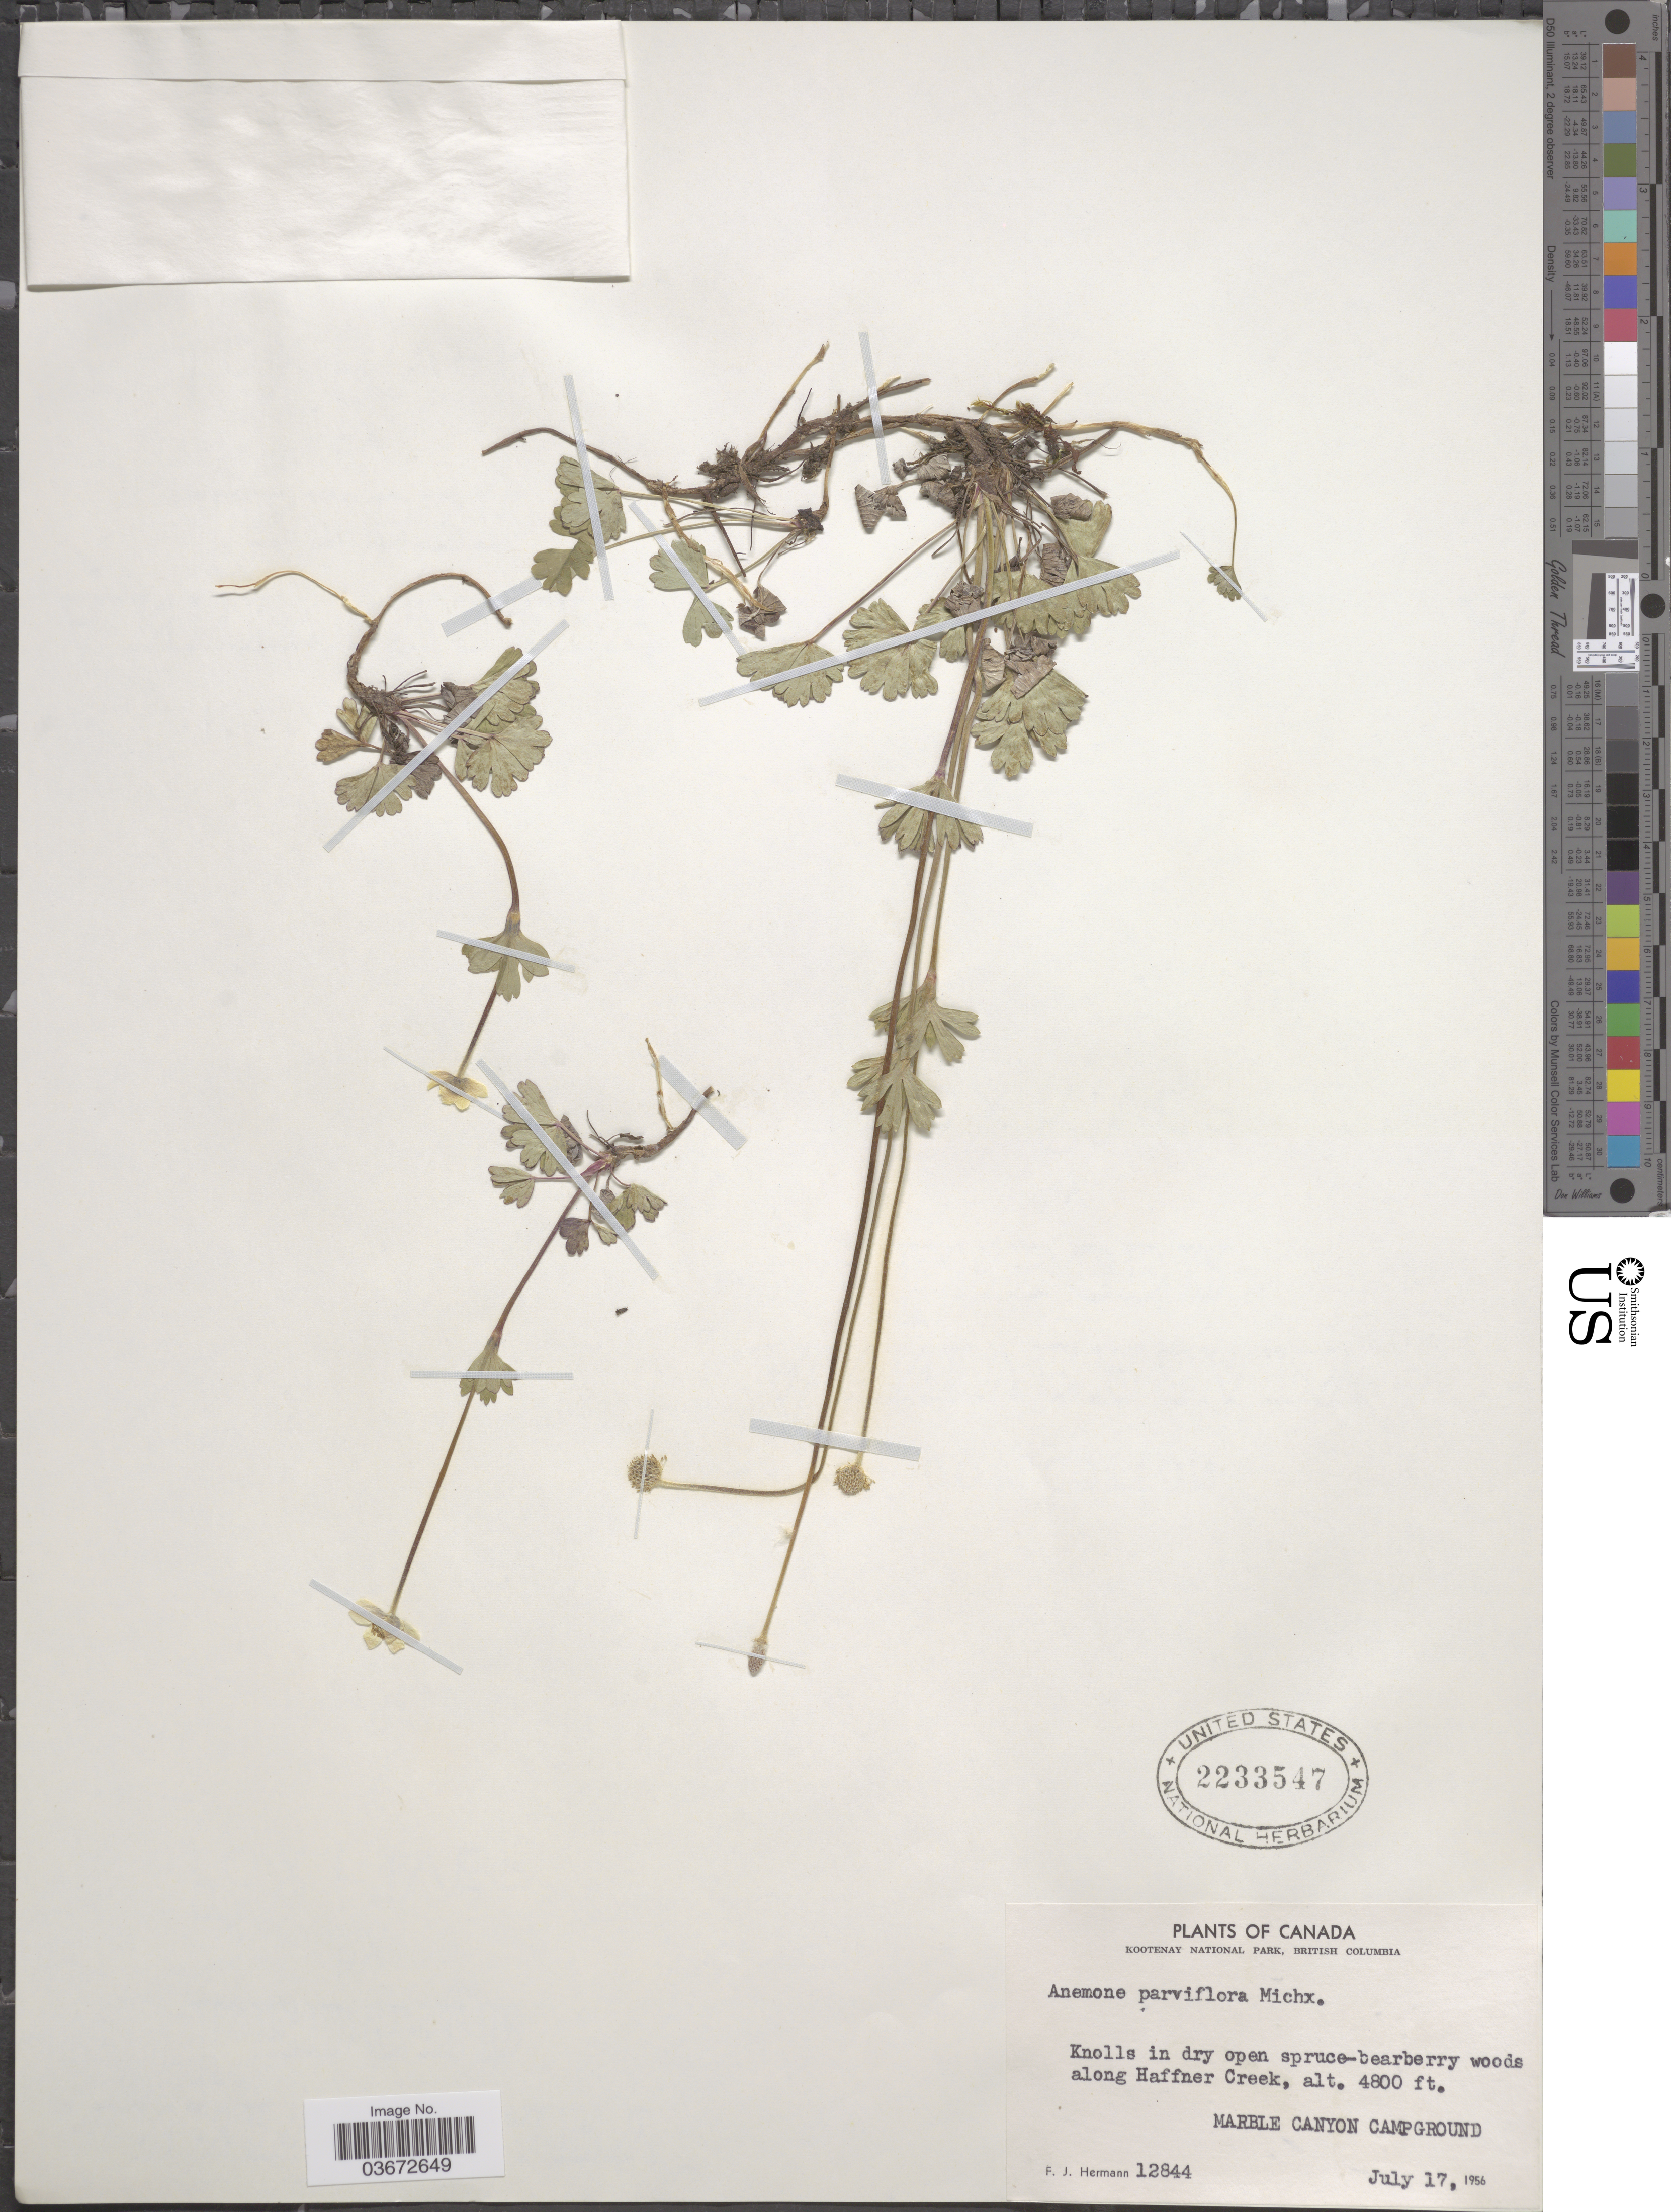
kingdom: Plantae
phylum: Tracheophyta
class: Magnoliopsida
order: Ranunculales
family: Ranunculaceae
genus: Anemone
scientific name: Anemone parviflora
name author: Michx.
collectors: F. J. Hermann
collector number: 12844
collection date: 1956-07-17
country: Canada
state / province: British Columbia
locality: Kootenay National Park. Along Haffner Creek. Marble Canyon Campground.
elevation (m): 1463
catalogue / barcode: US 2233547